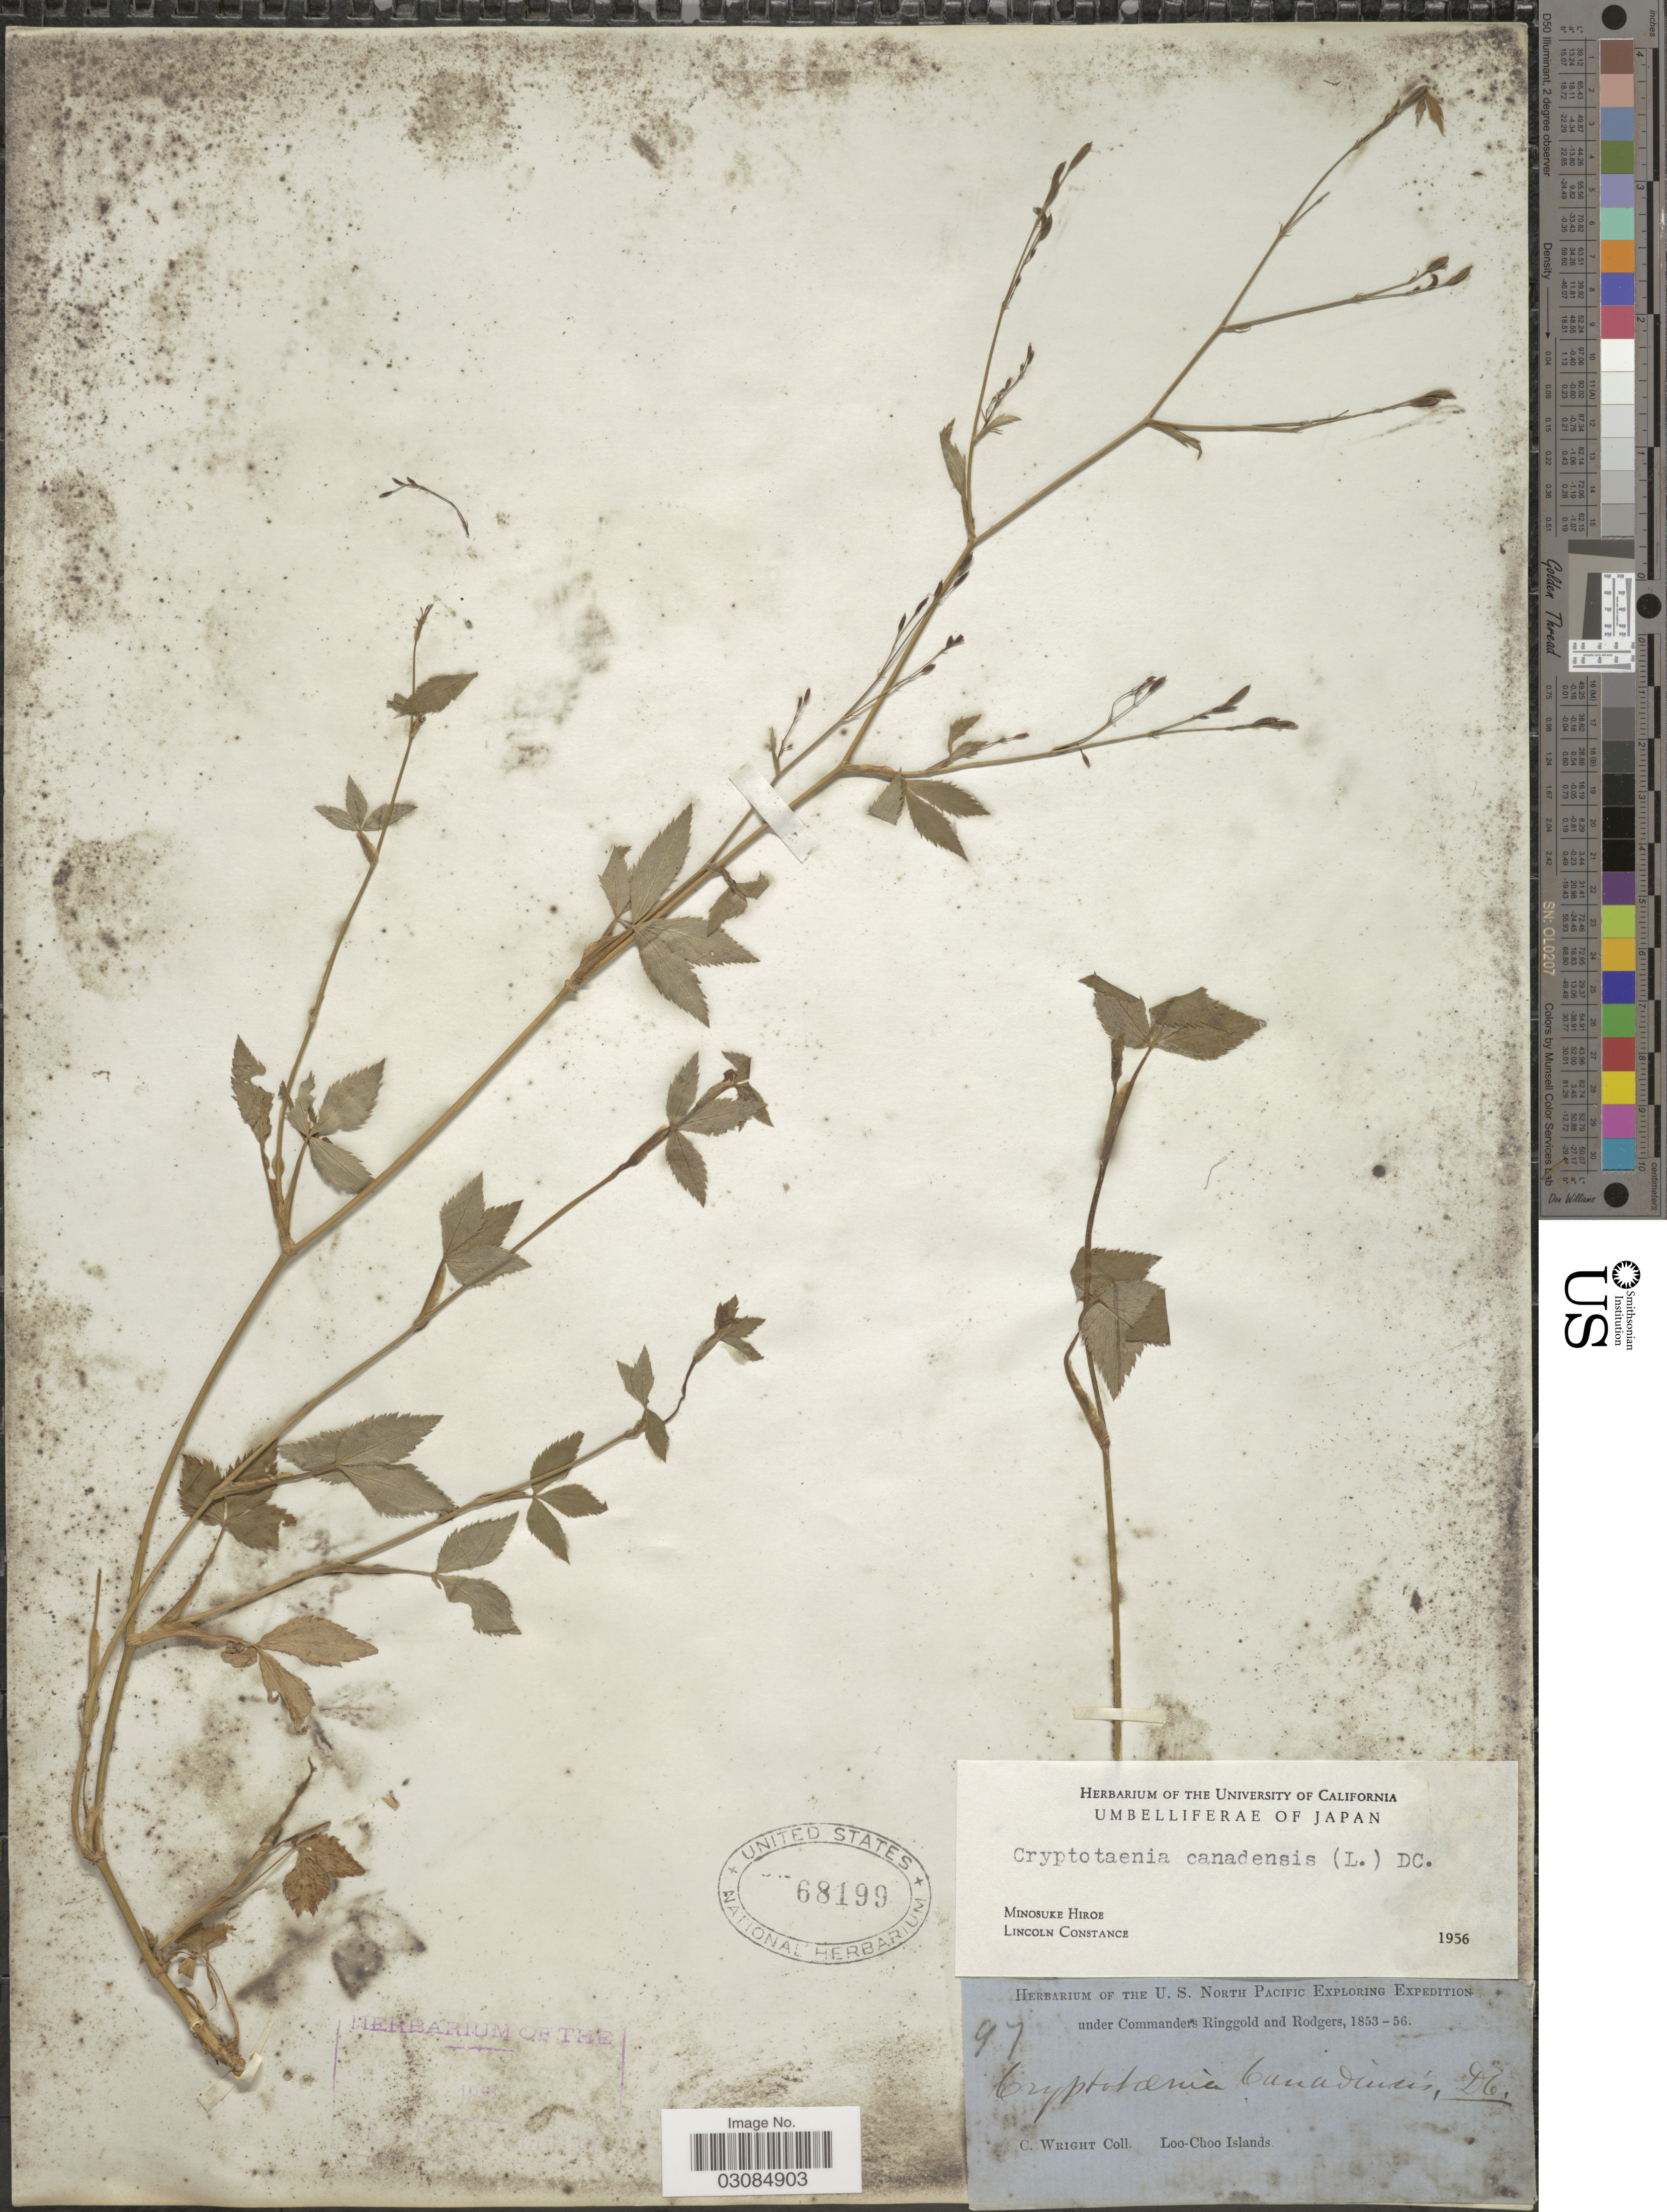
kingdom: Plantae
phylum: Tracheophyta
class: Magnoliopsida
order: Apiales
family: Apiaceae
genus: Cryptotaenia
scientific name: Cryptotaenia canadensis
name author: (L.) DC.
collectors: C. Wright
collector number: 97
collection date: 1853/1856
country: Japan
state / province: Okinawa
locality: Loo-Choo Islands.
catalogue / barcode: US 68199